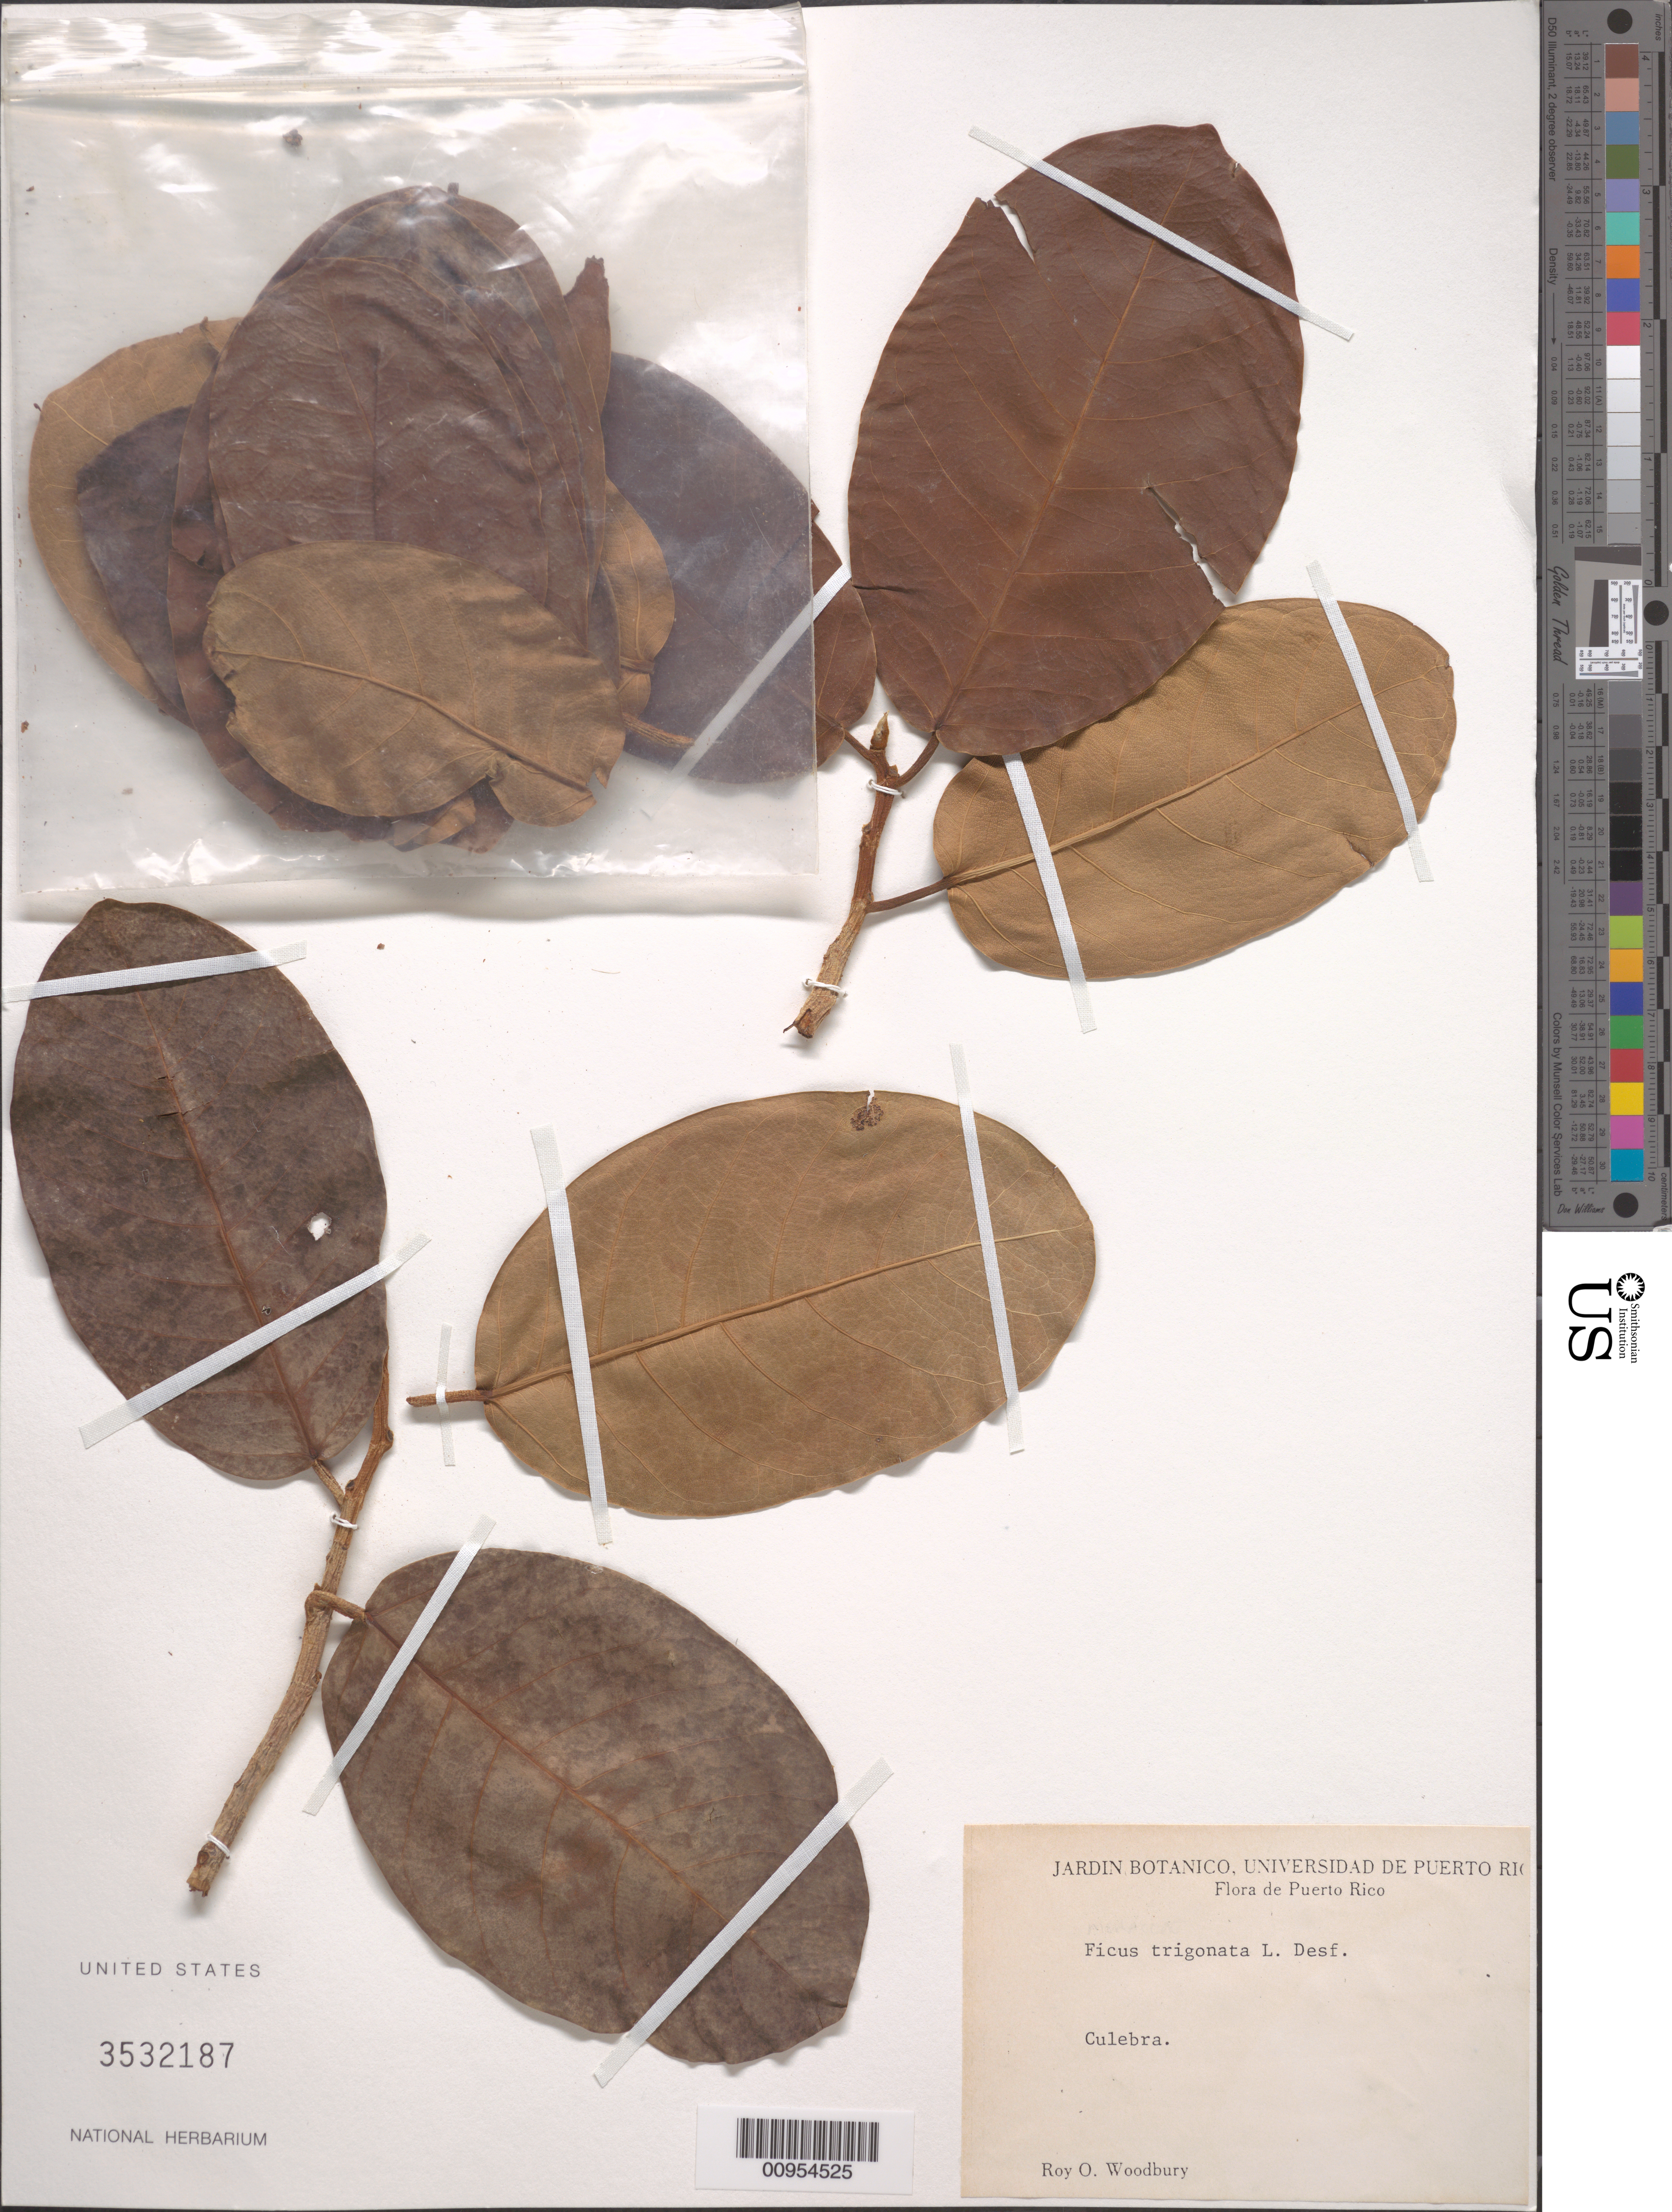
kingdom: Plantae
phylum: Tracheophyta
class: Magnoliopsida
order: Rosales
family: Moraceae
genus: Ficus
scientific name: Ficus trigonata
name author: L.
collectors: R. O. Woodbury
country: Puerto Rico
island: Culebra Island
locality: Culebra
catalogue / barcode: US 3532187